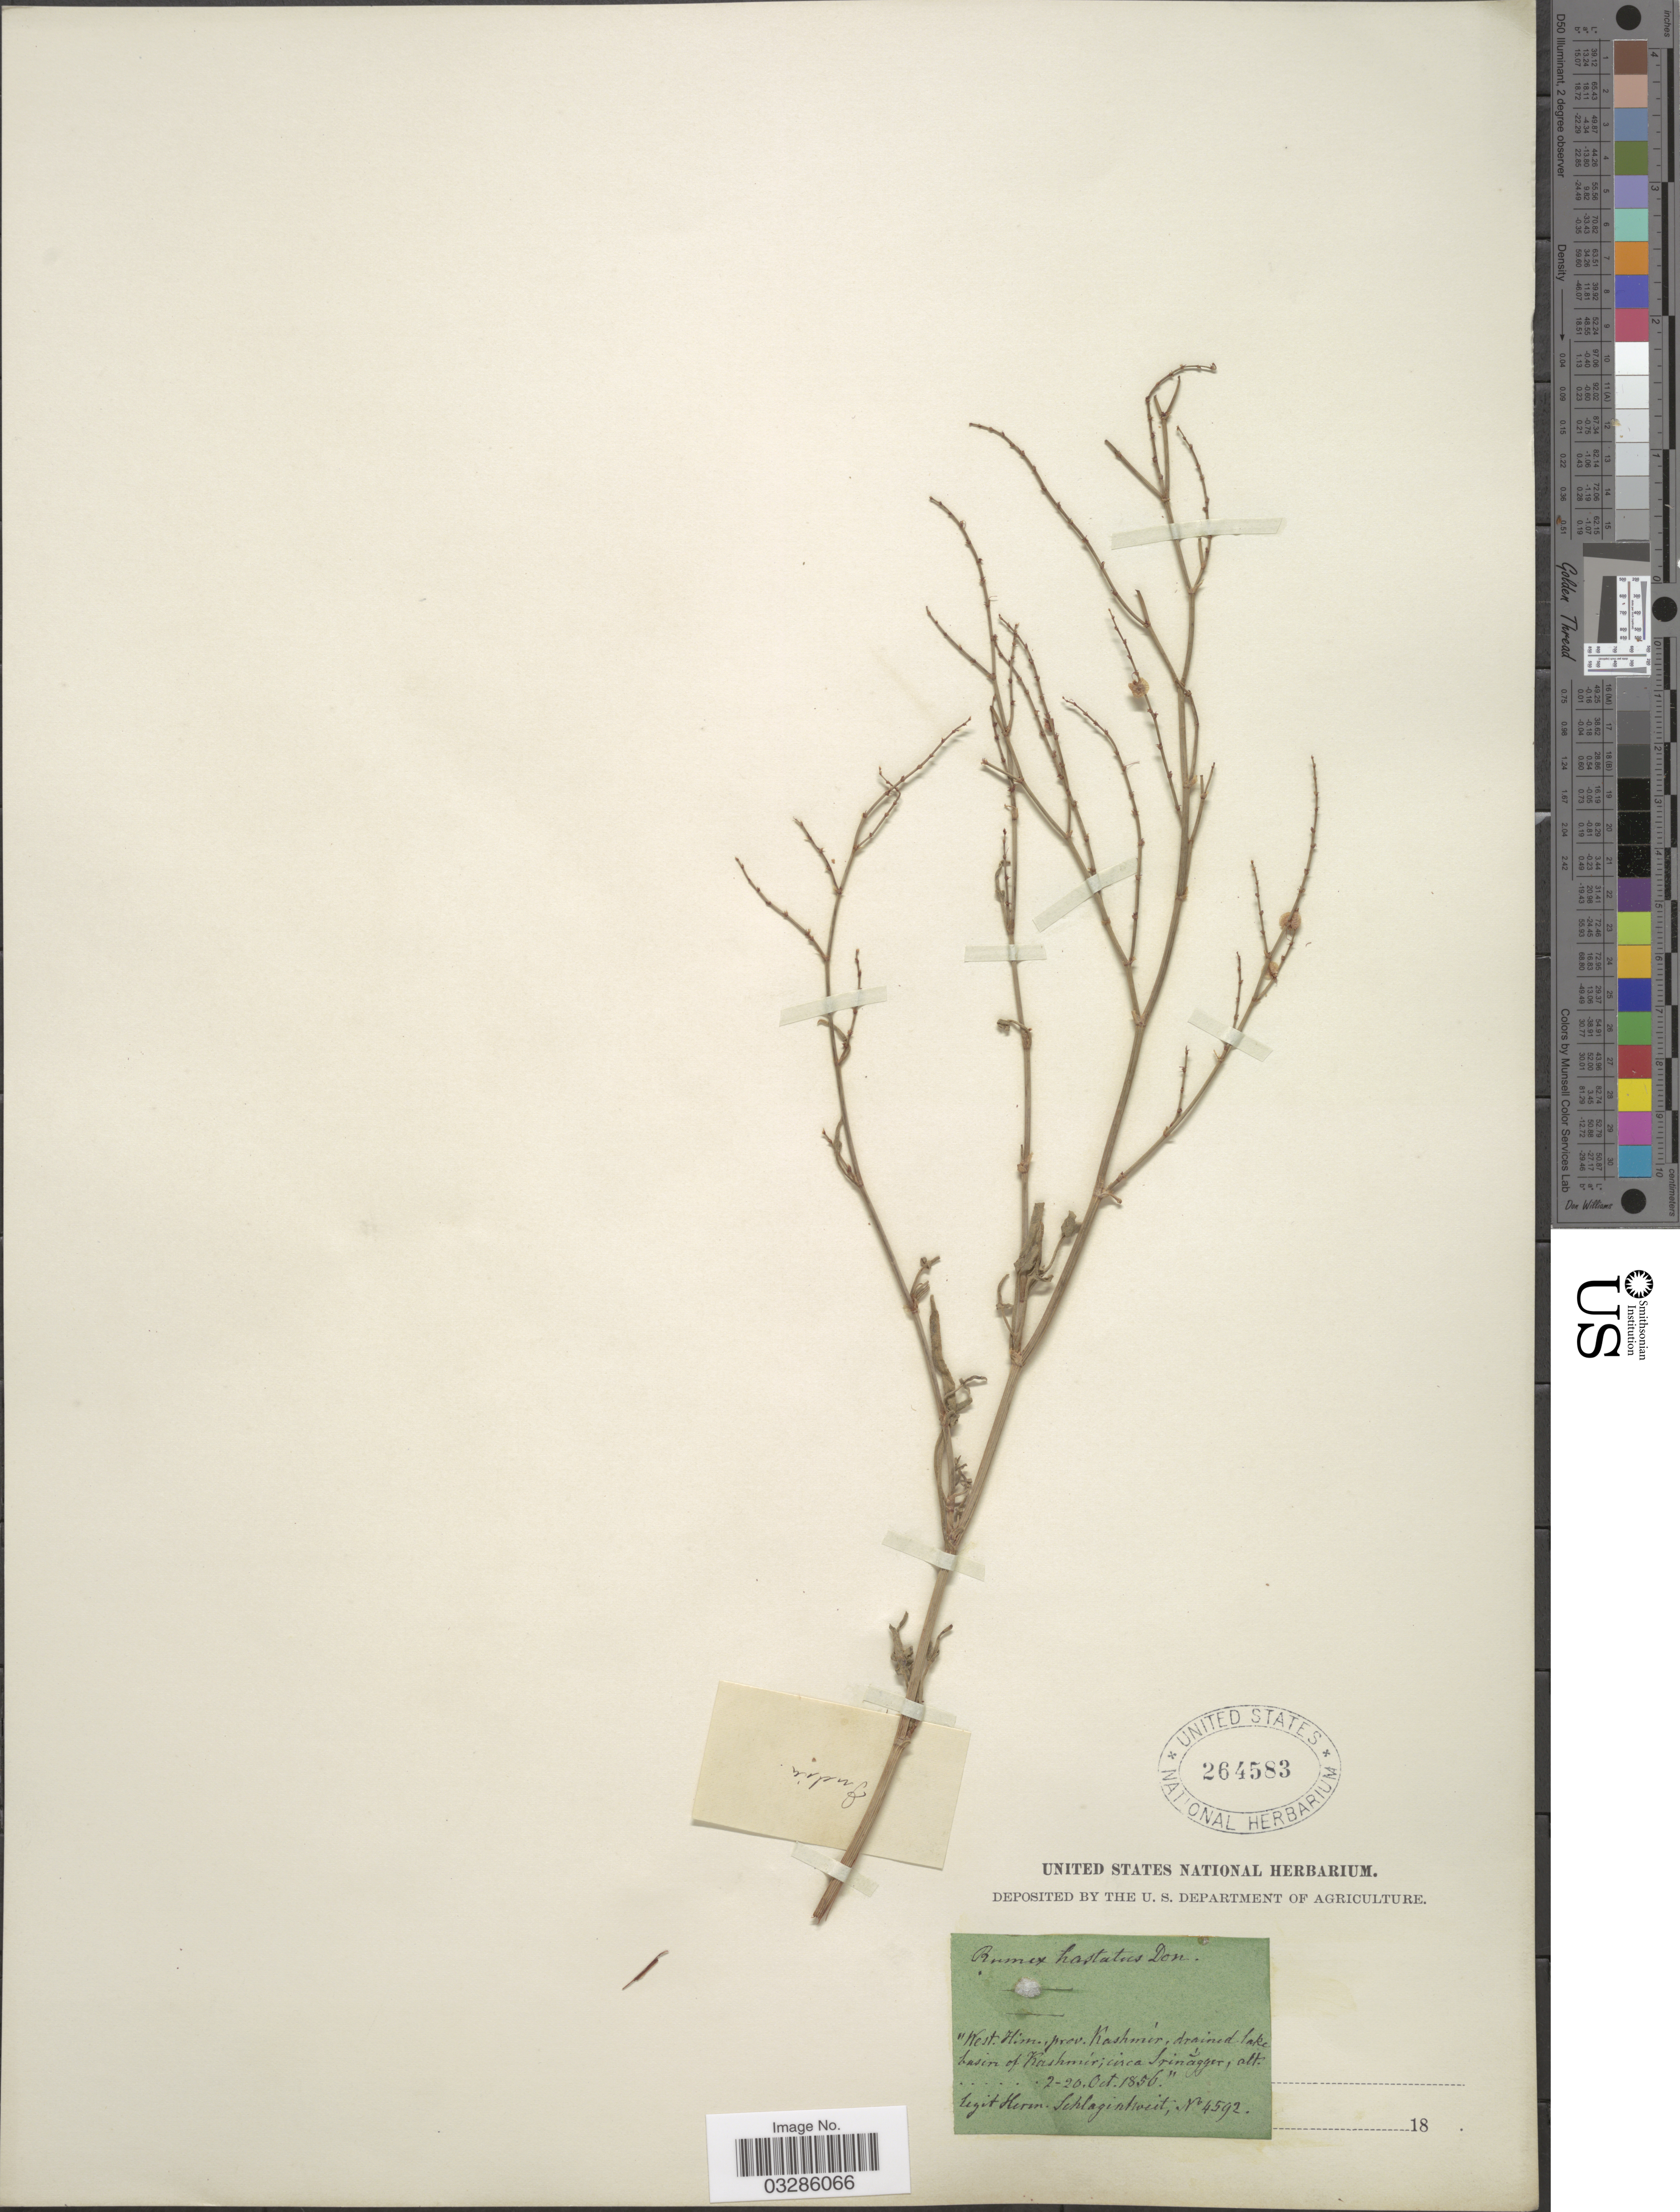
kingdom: Plantae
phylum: Tracheophyta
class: Magnoliopsida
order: Caryophyllales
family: Polygonaceae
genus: Rumex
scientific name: Rumex hastatus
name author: D. Don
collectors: H. A. von Schlagintweit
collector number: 4592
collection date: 1856-10-02/1856-10-20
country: India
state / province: Jammu and Kashmir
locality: West. Him., prov. Kashmir, drained lake basin of Kashmir, circa Srinagger.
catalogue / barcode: US 264583